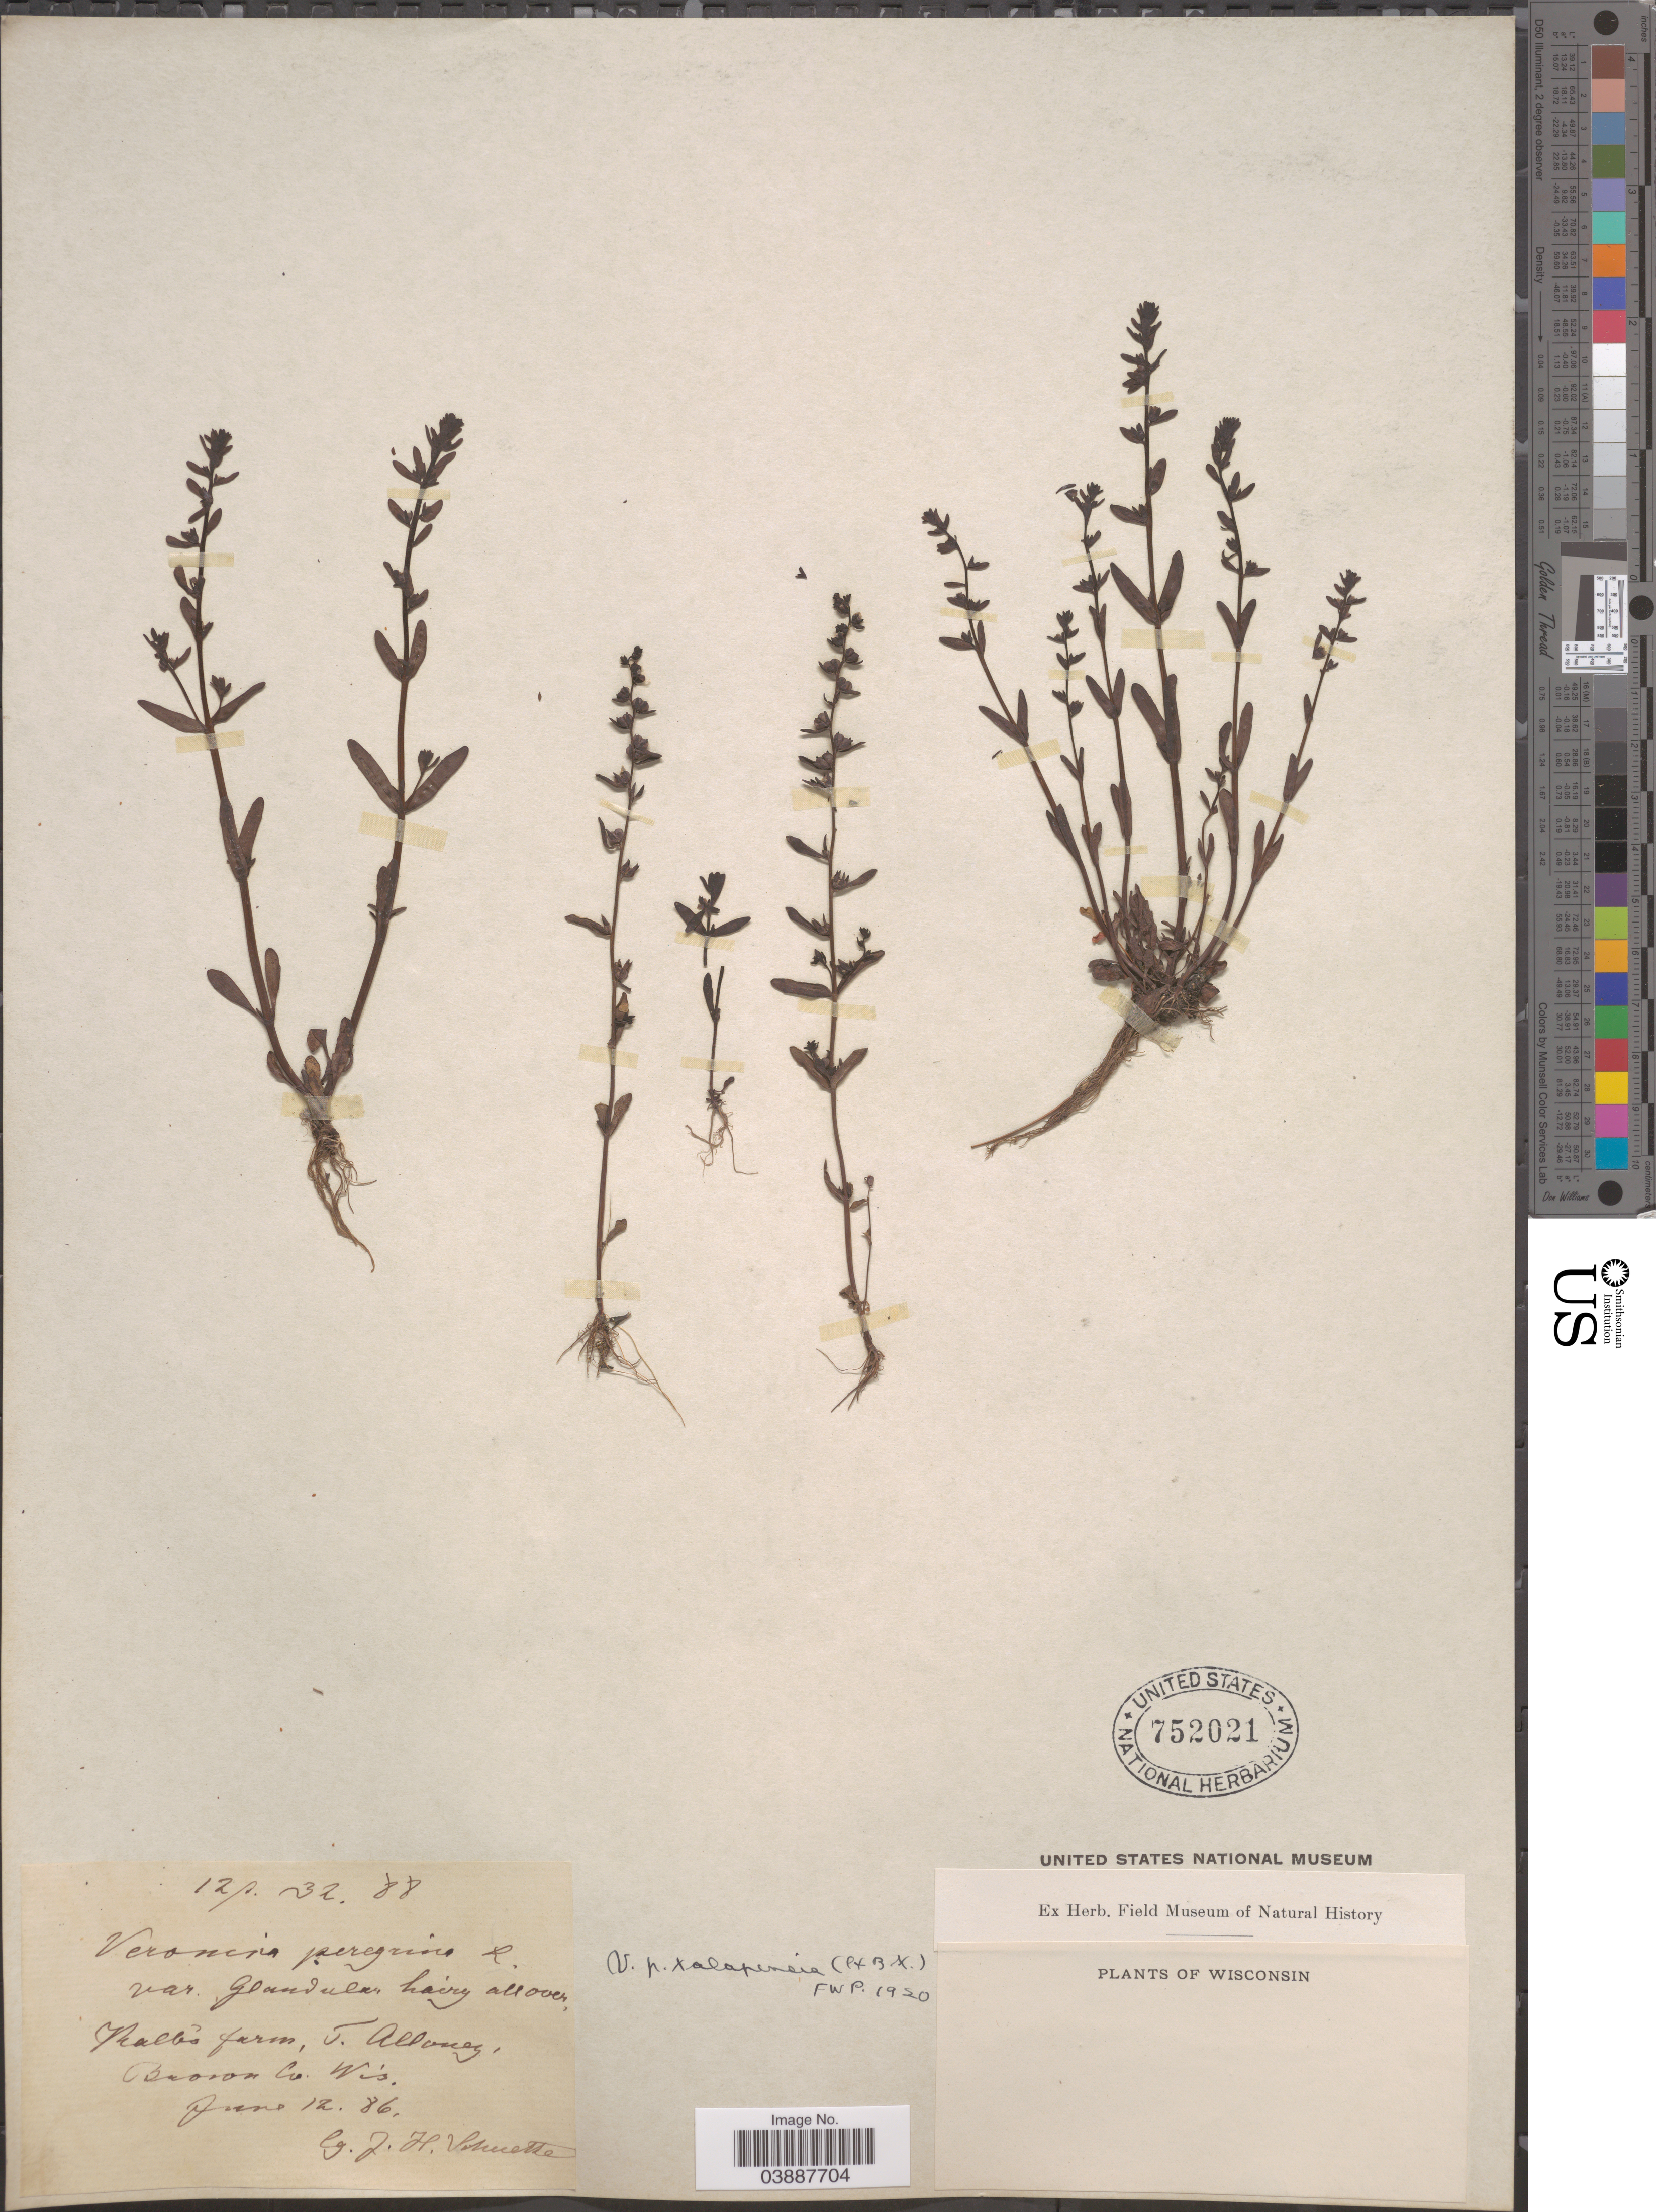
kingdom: Plantae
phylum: Tracheophyta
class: Magnoliopsida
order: Lamiales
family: Plantaginaceae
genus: Veronica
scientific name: Veronica peregrina var. xalapensis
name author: Kunth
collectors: J. H. Schuette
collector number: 12p/32/88?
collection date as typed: Transcribed d/m/y: 12/6/86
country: United States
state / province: Wisconsin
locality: Kalbs farm, S. Allouez, Brown Co.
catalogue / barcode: US 752021